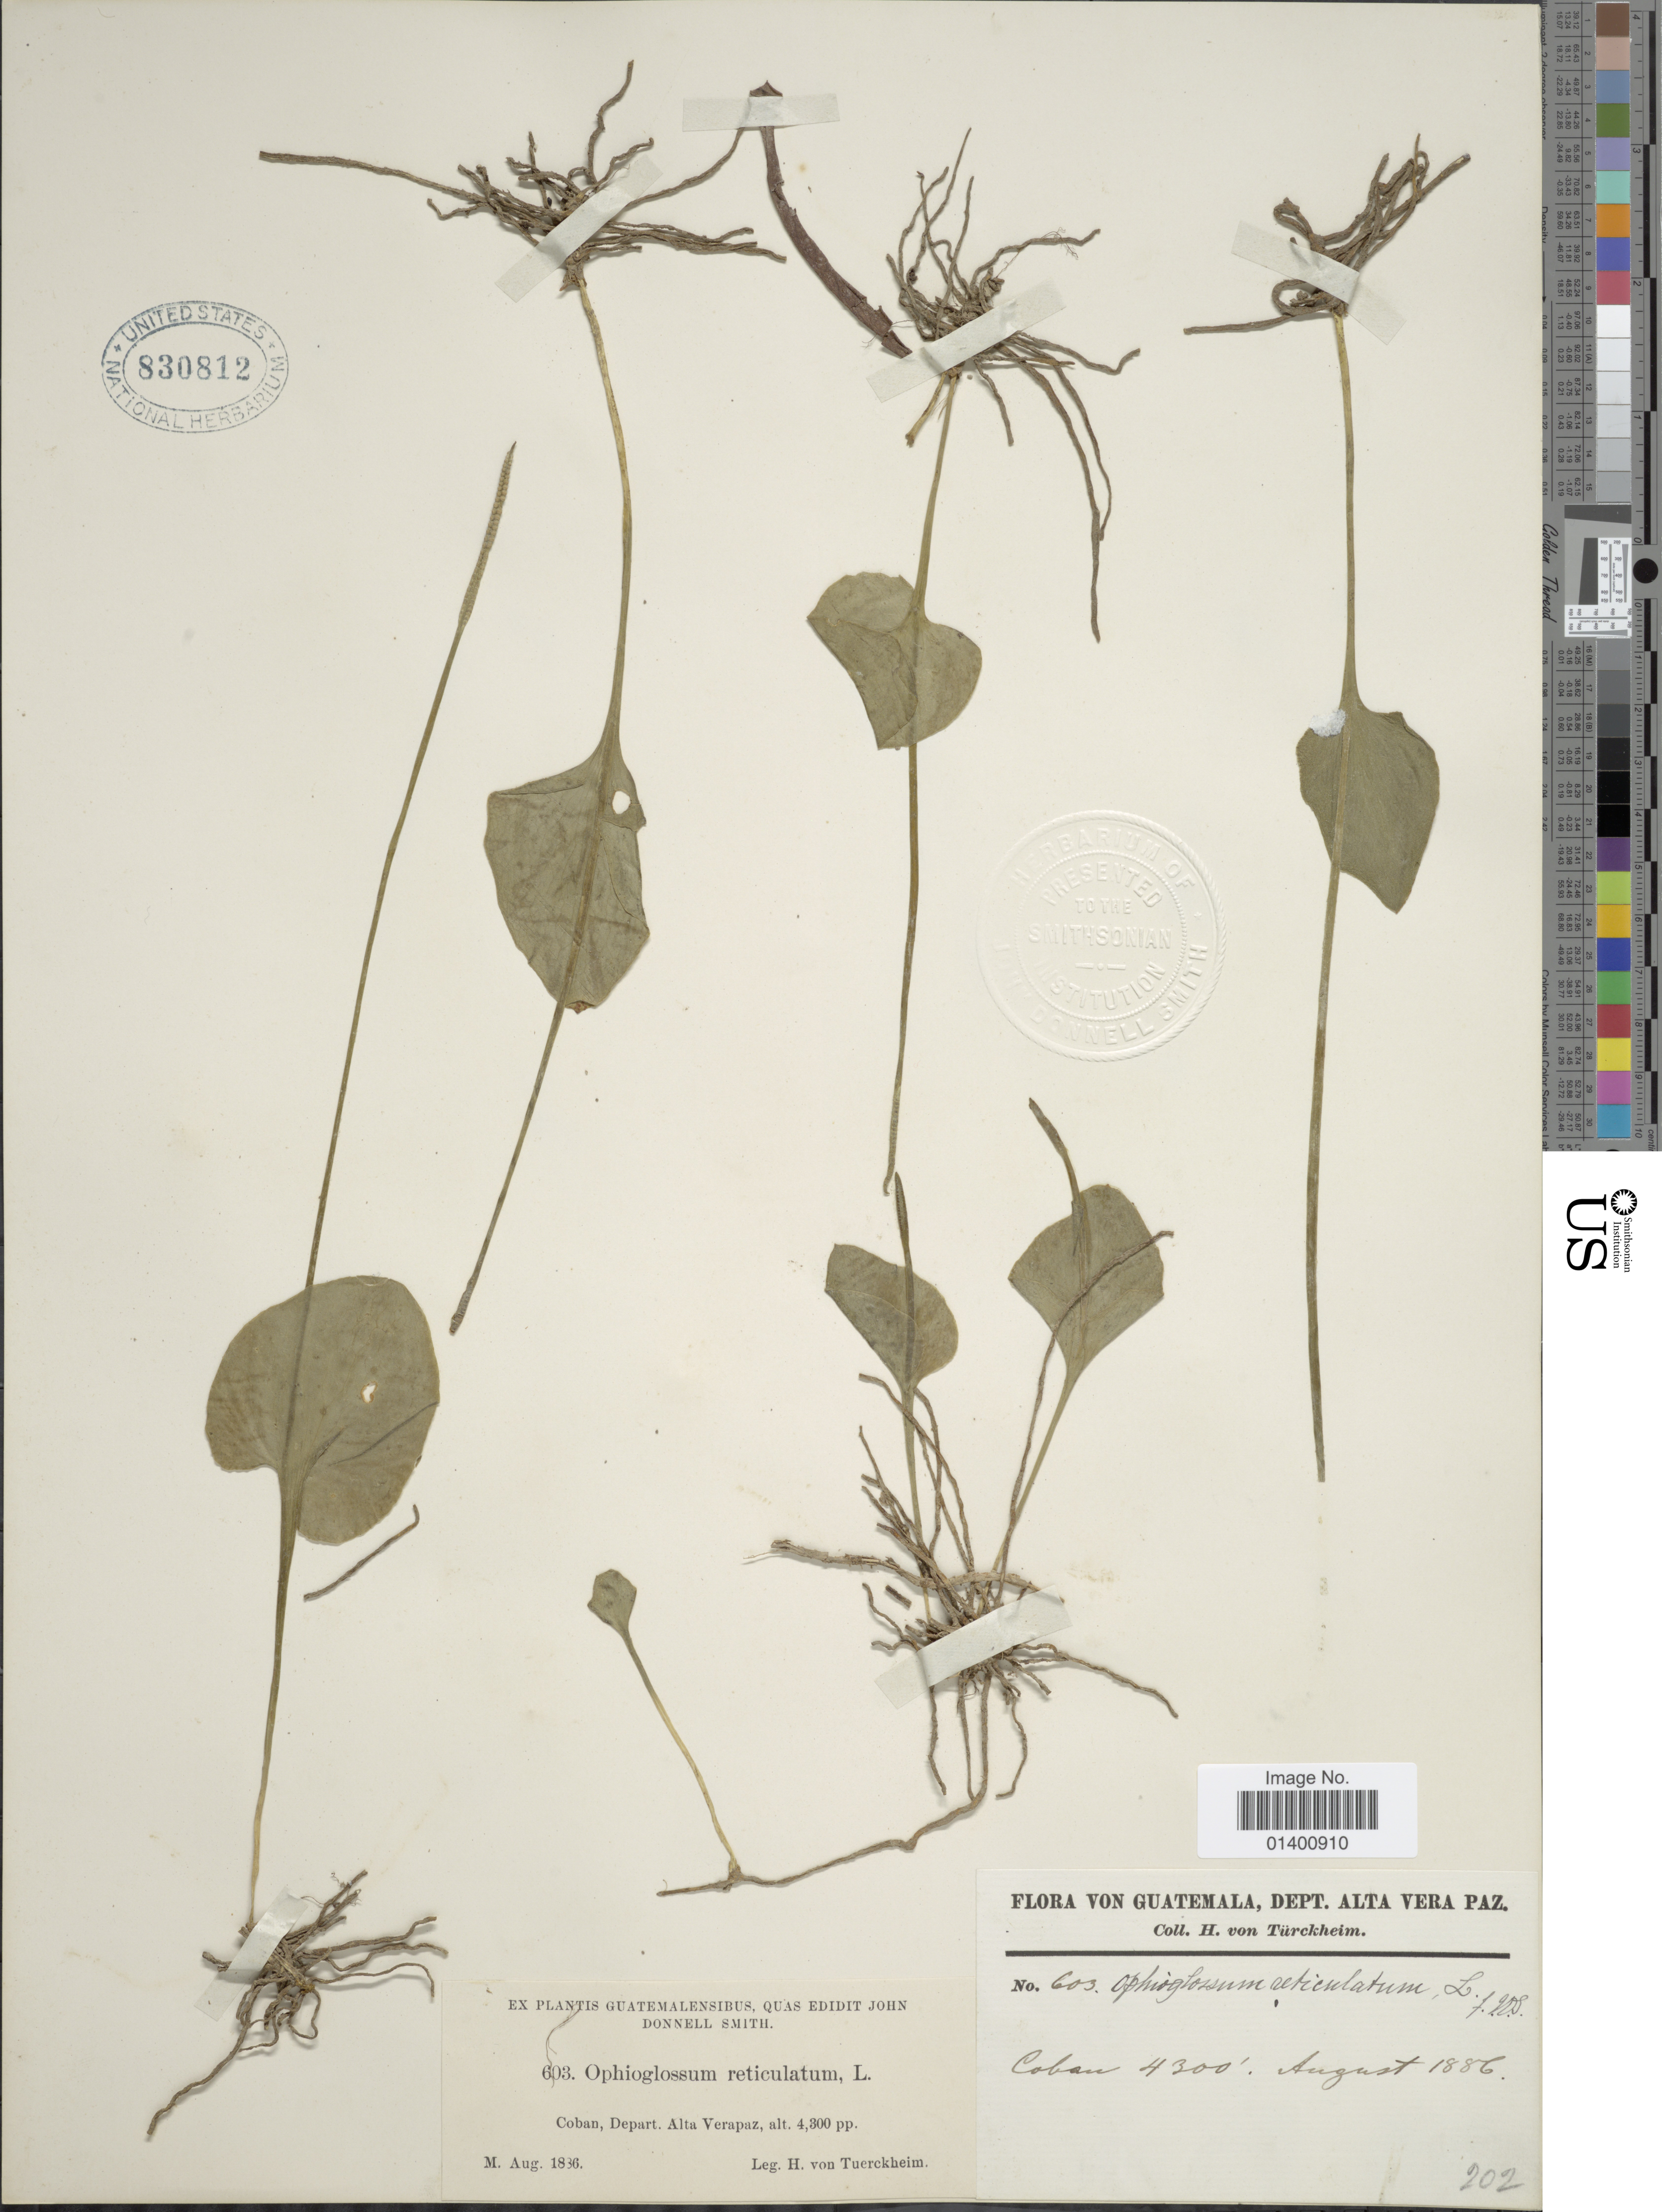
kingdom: Plantae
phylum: Tracheophyta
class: Polypodiopsida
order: Ophioglossales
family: Ophioglossaceae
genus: Ophioglossum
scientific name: Ophioglossum reticulatum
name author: L.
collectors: H. von Türckheim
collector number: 603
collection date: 1836-08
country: Guatemala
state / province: Alta Verapaz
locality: Coban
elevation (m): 1311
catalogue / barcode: US 830812